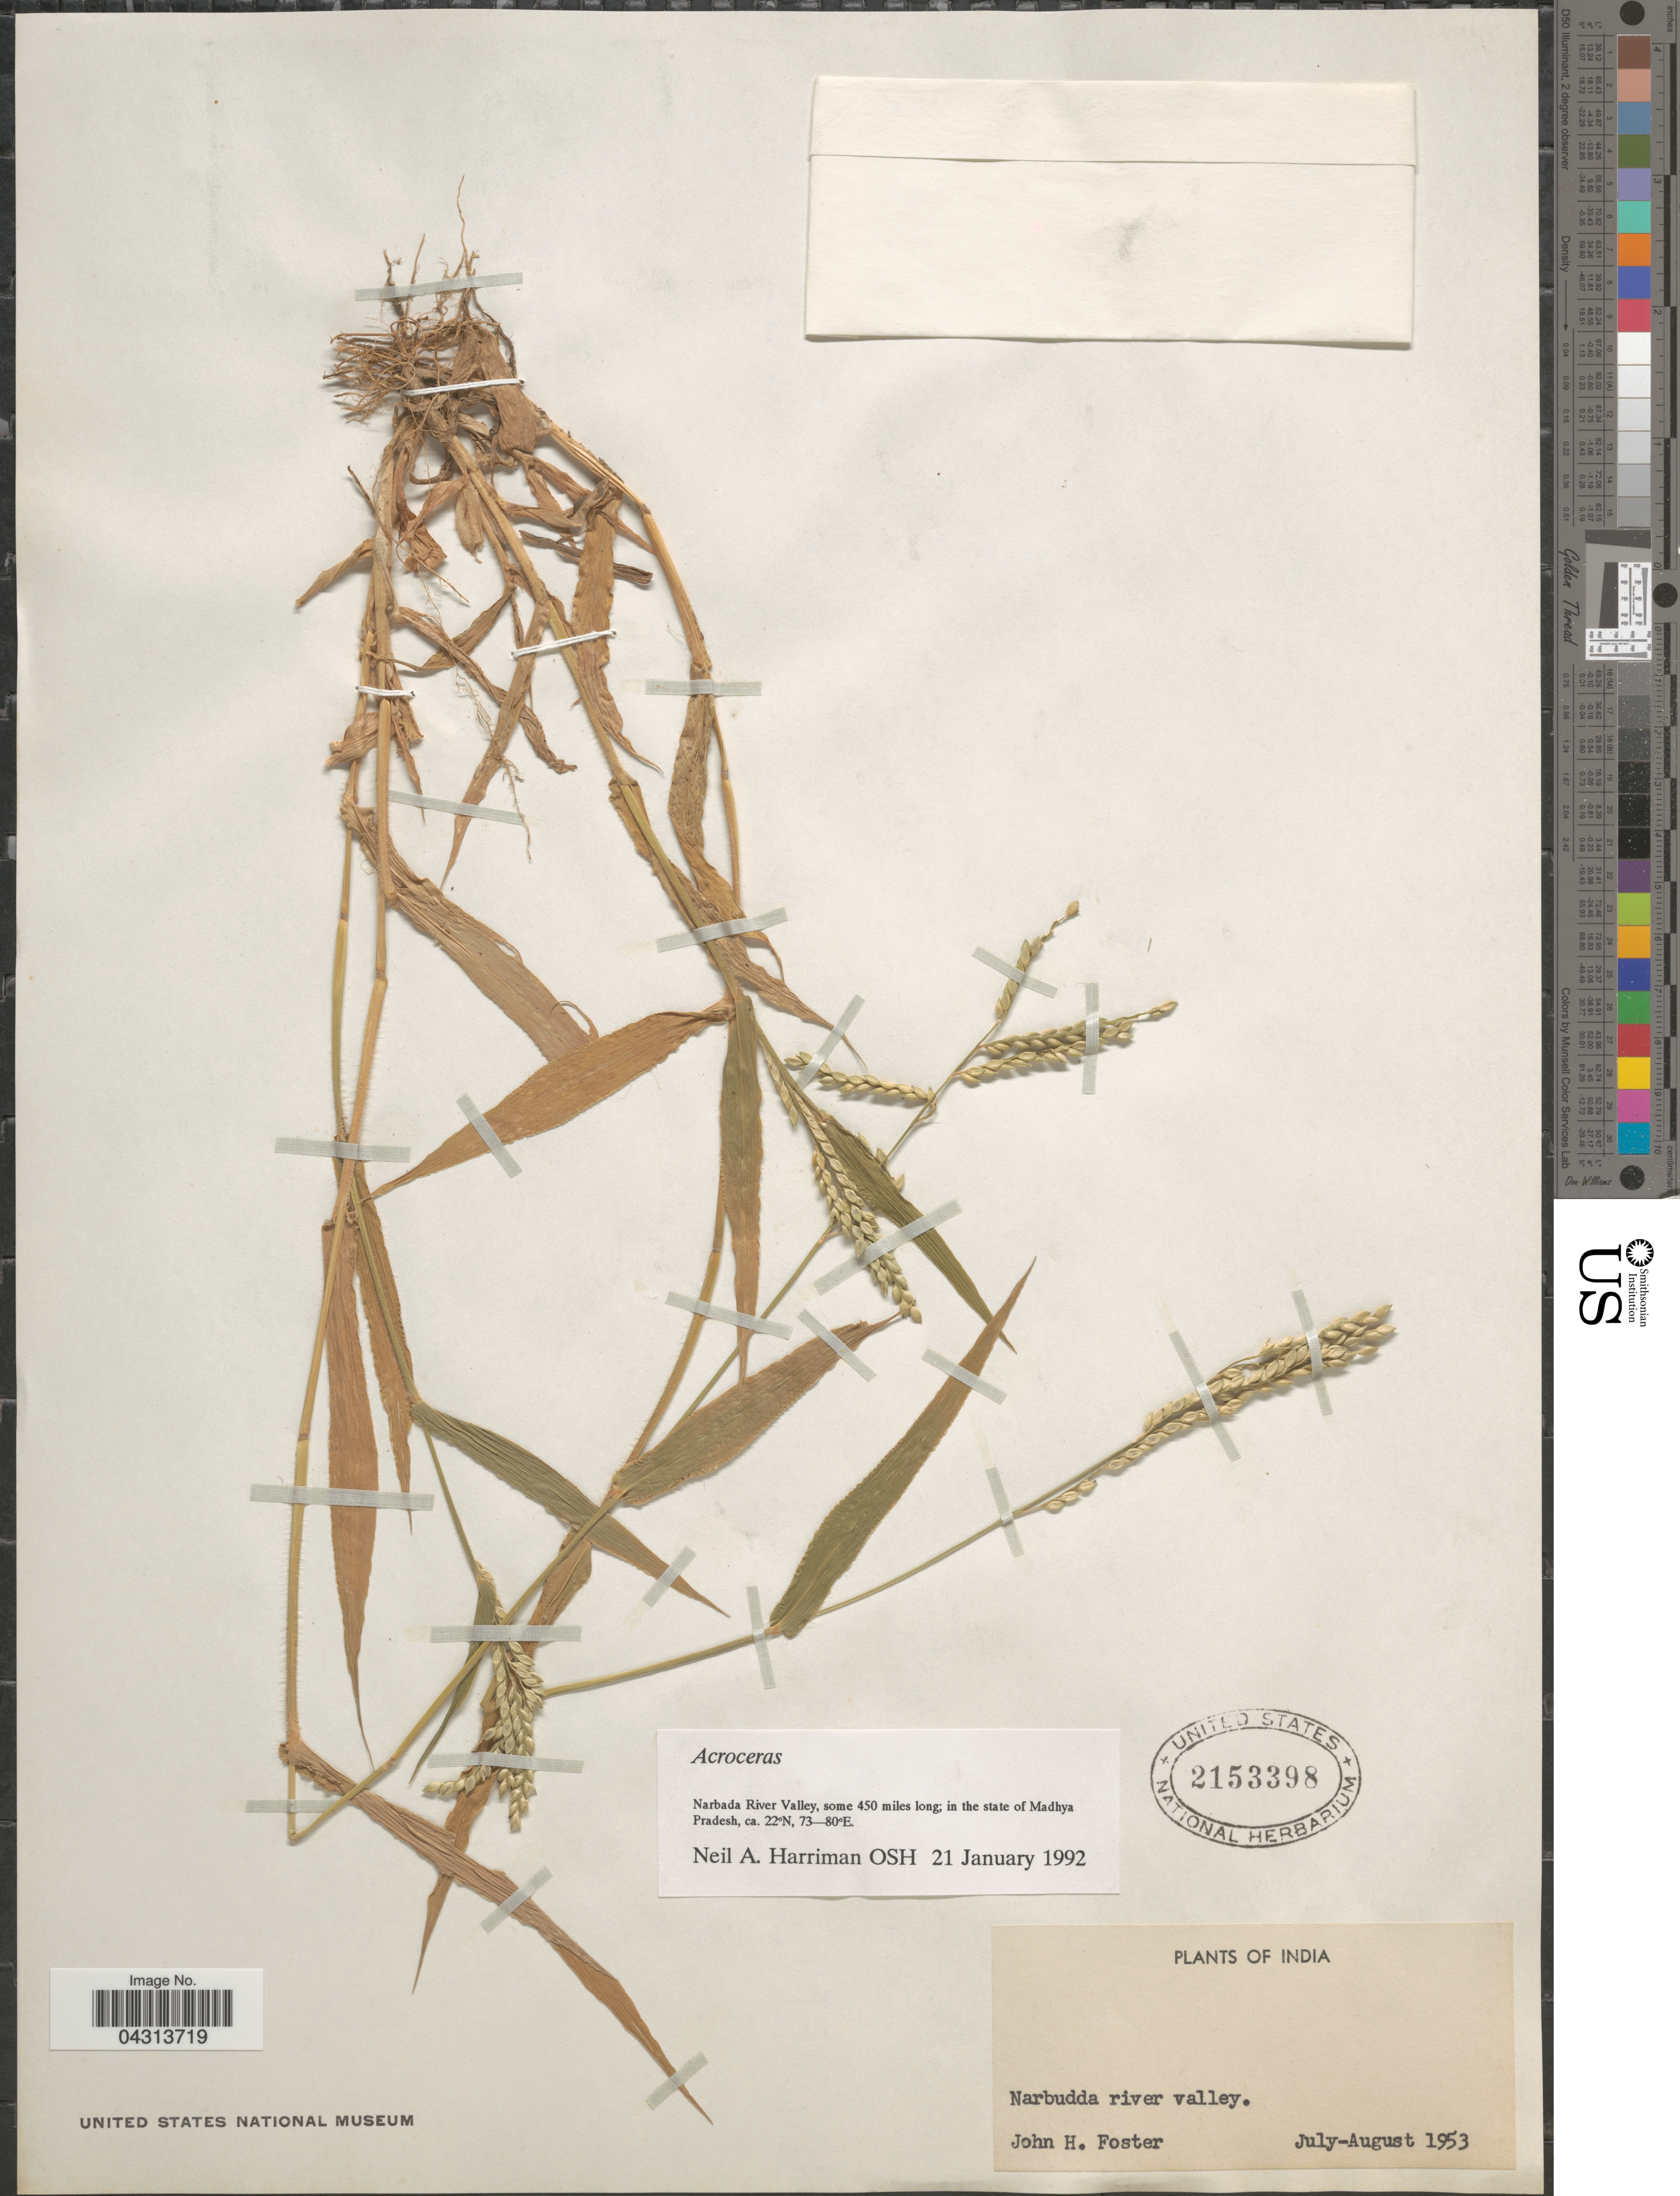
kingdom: Plantae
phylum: Tracheophyta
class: Liliopsida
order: Poales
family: Poaceae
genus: Acroceras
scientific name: Acroceras sp.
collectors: J. Foster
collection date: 1953-07/1953-08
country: India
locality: Narbudda river valley.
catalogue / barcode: US 2153398